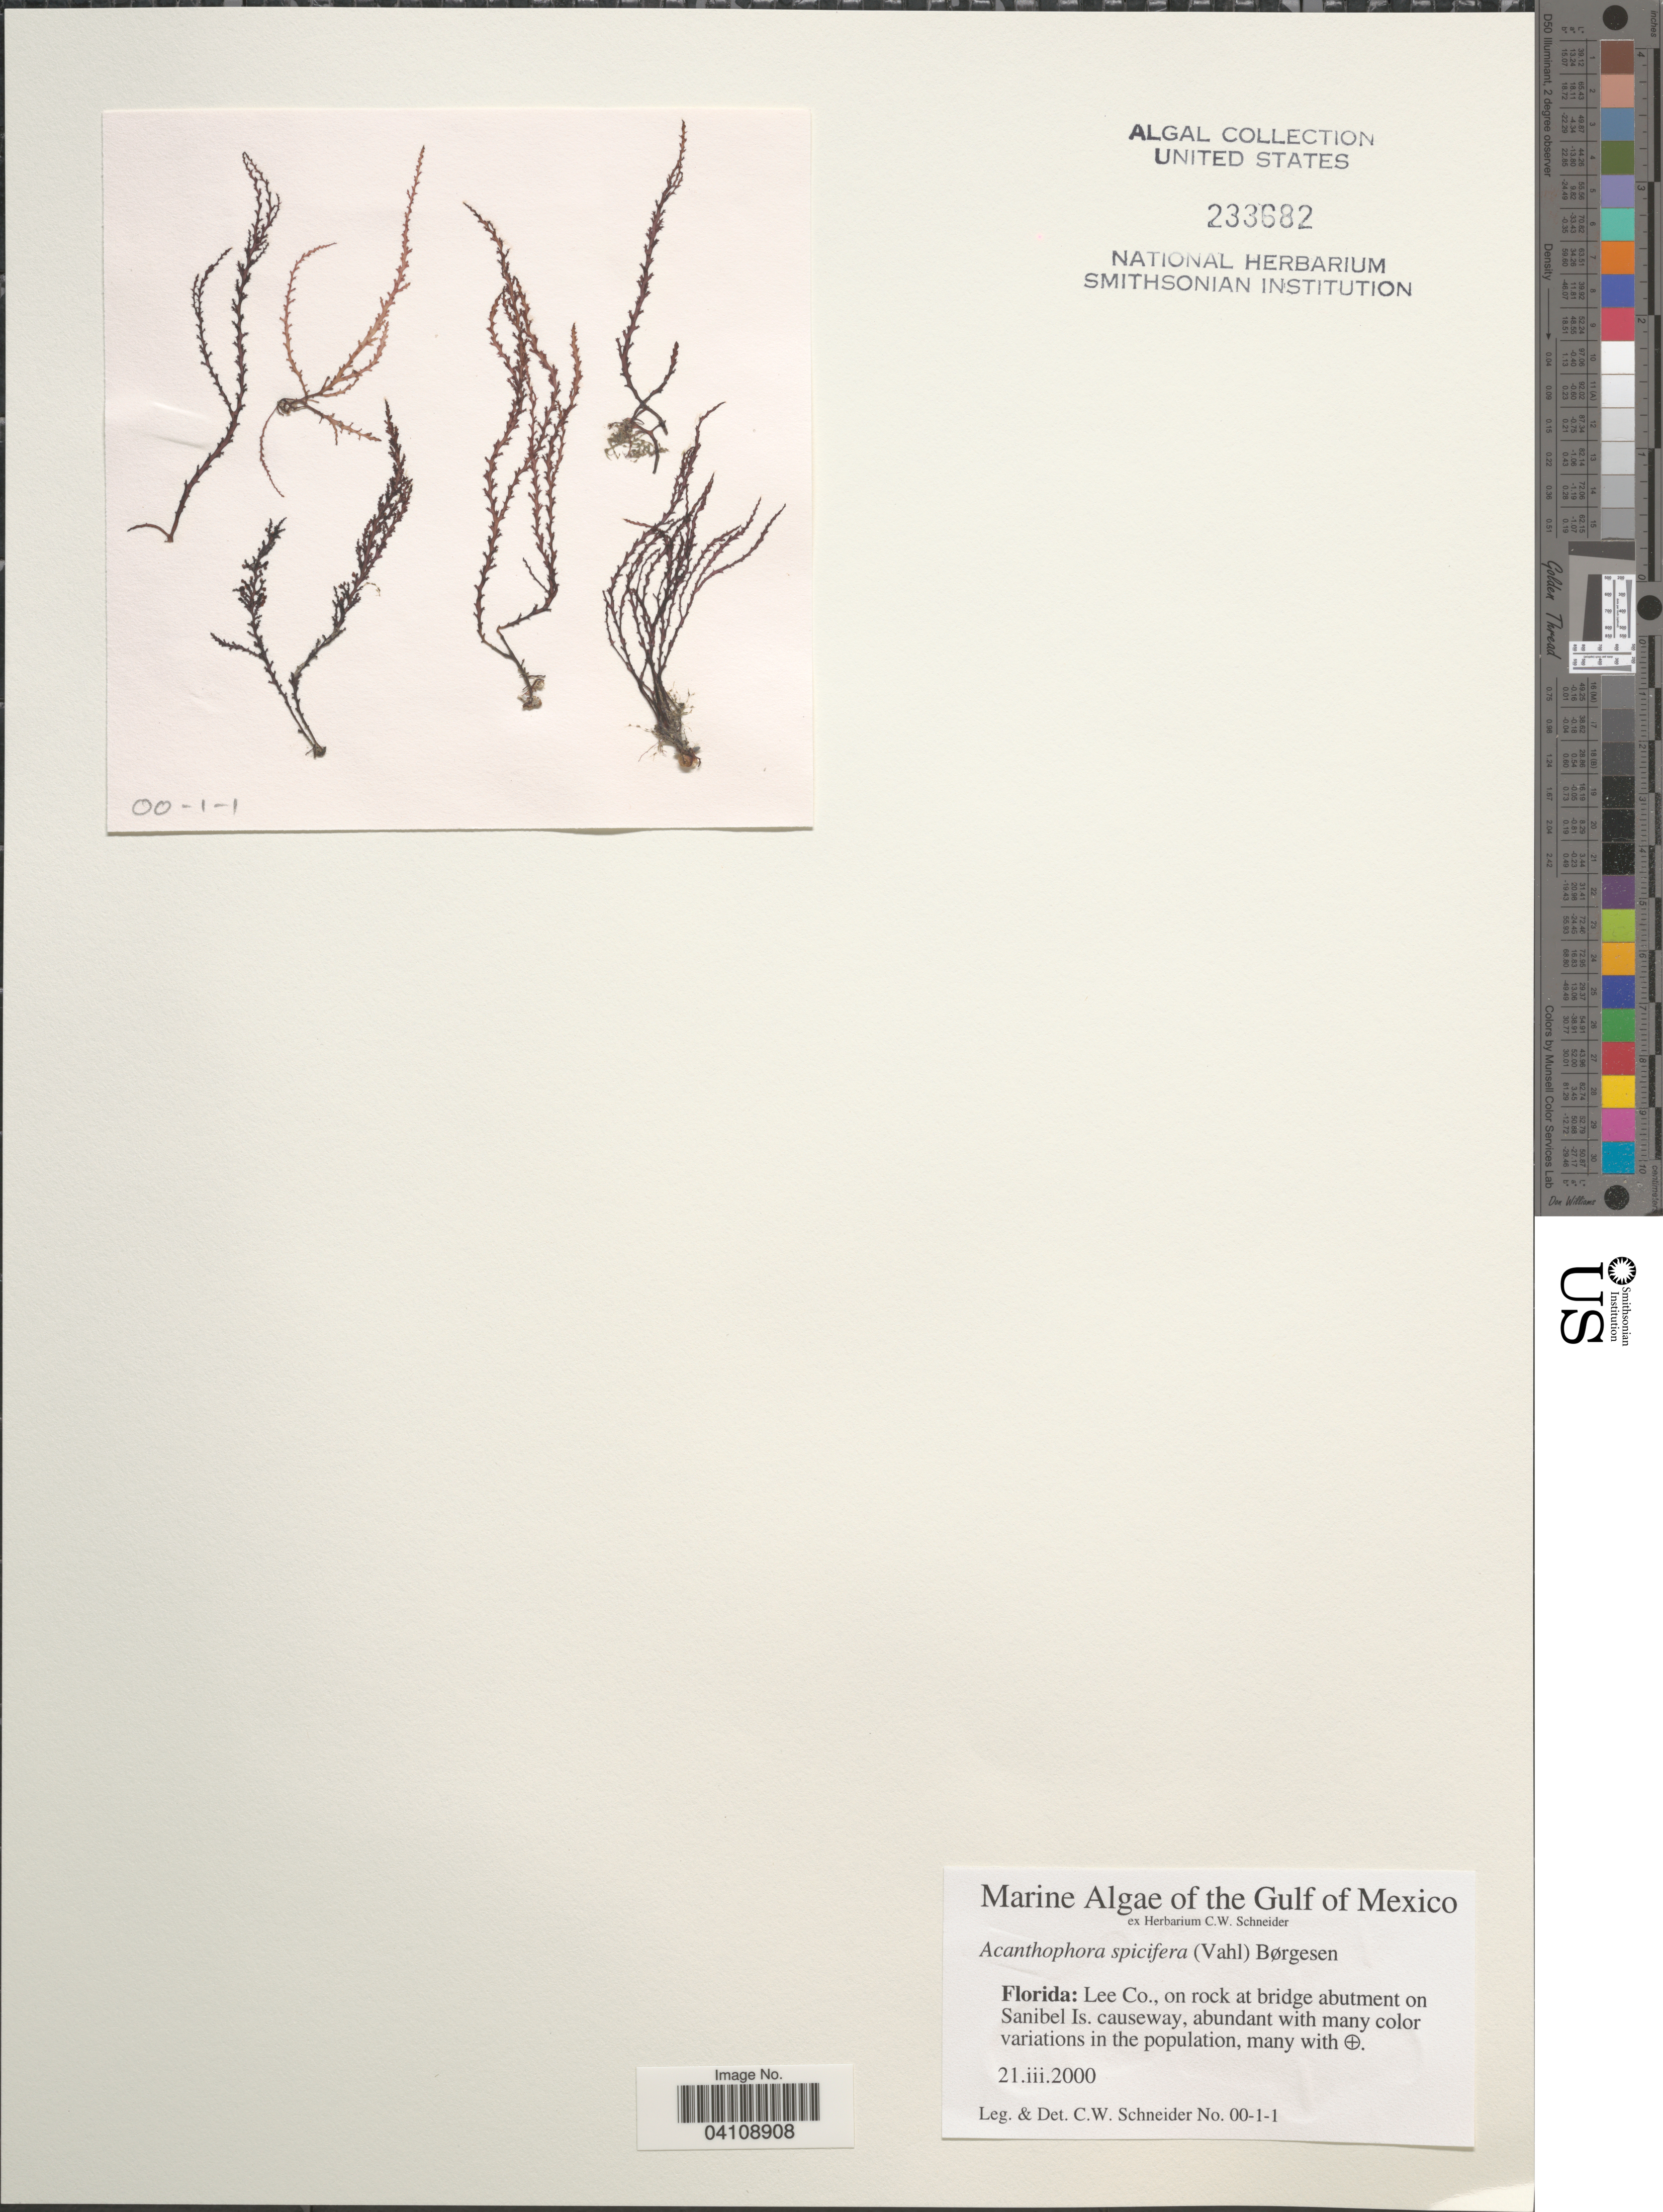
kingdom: Plantae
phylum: Rhodophyta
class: Florideophyceae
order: Ceramiales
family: Rhodomelaceae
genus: Acanthophora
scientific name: Acanthophora spicifera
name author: (Vahl) Børgesen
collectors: C. W.Schneider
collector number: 00-1-1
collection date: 2000-03-21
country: United States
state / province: Florida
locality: The Gulf of Mexico. Lee Co., on rock at bridge abutment on Sanibel Is. causeway.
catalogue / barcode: US 233682